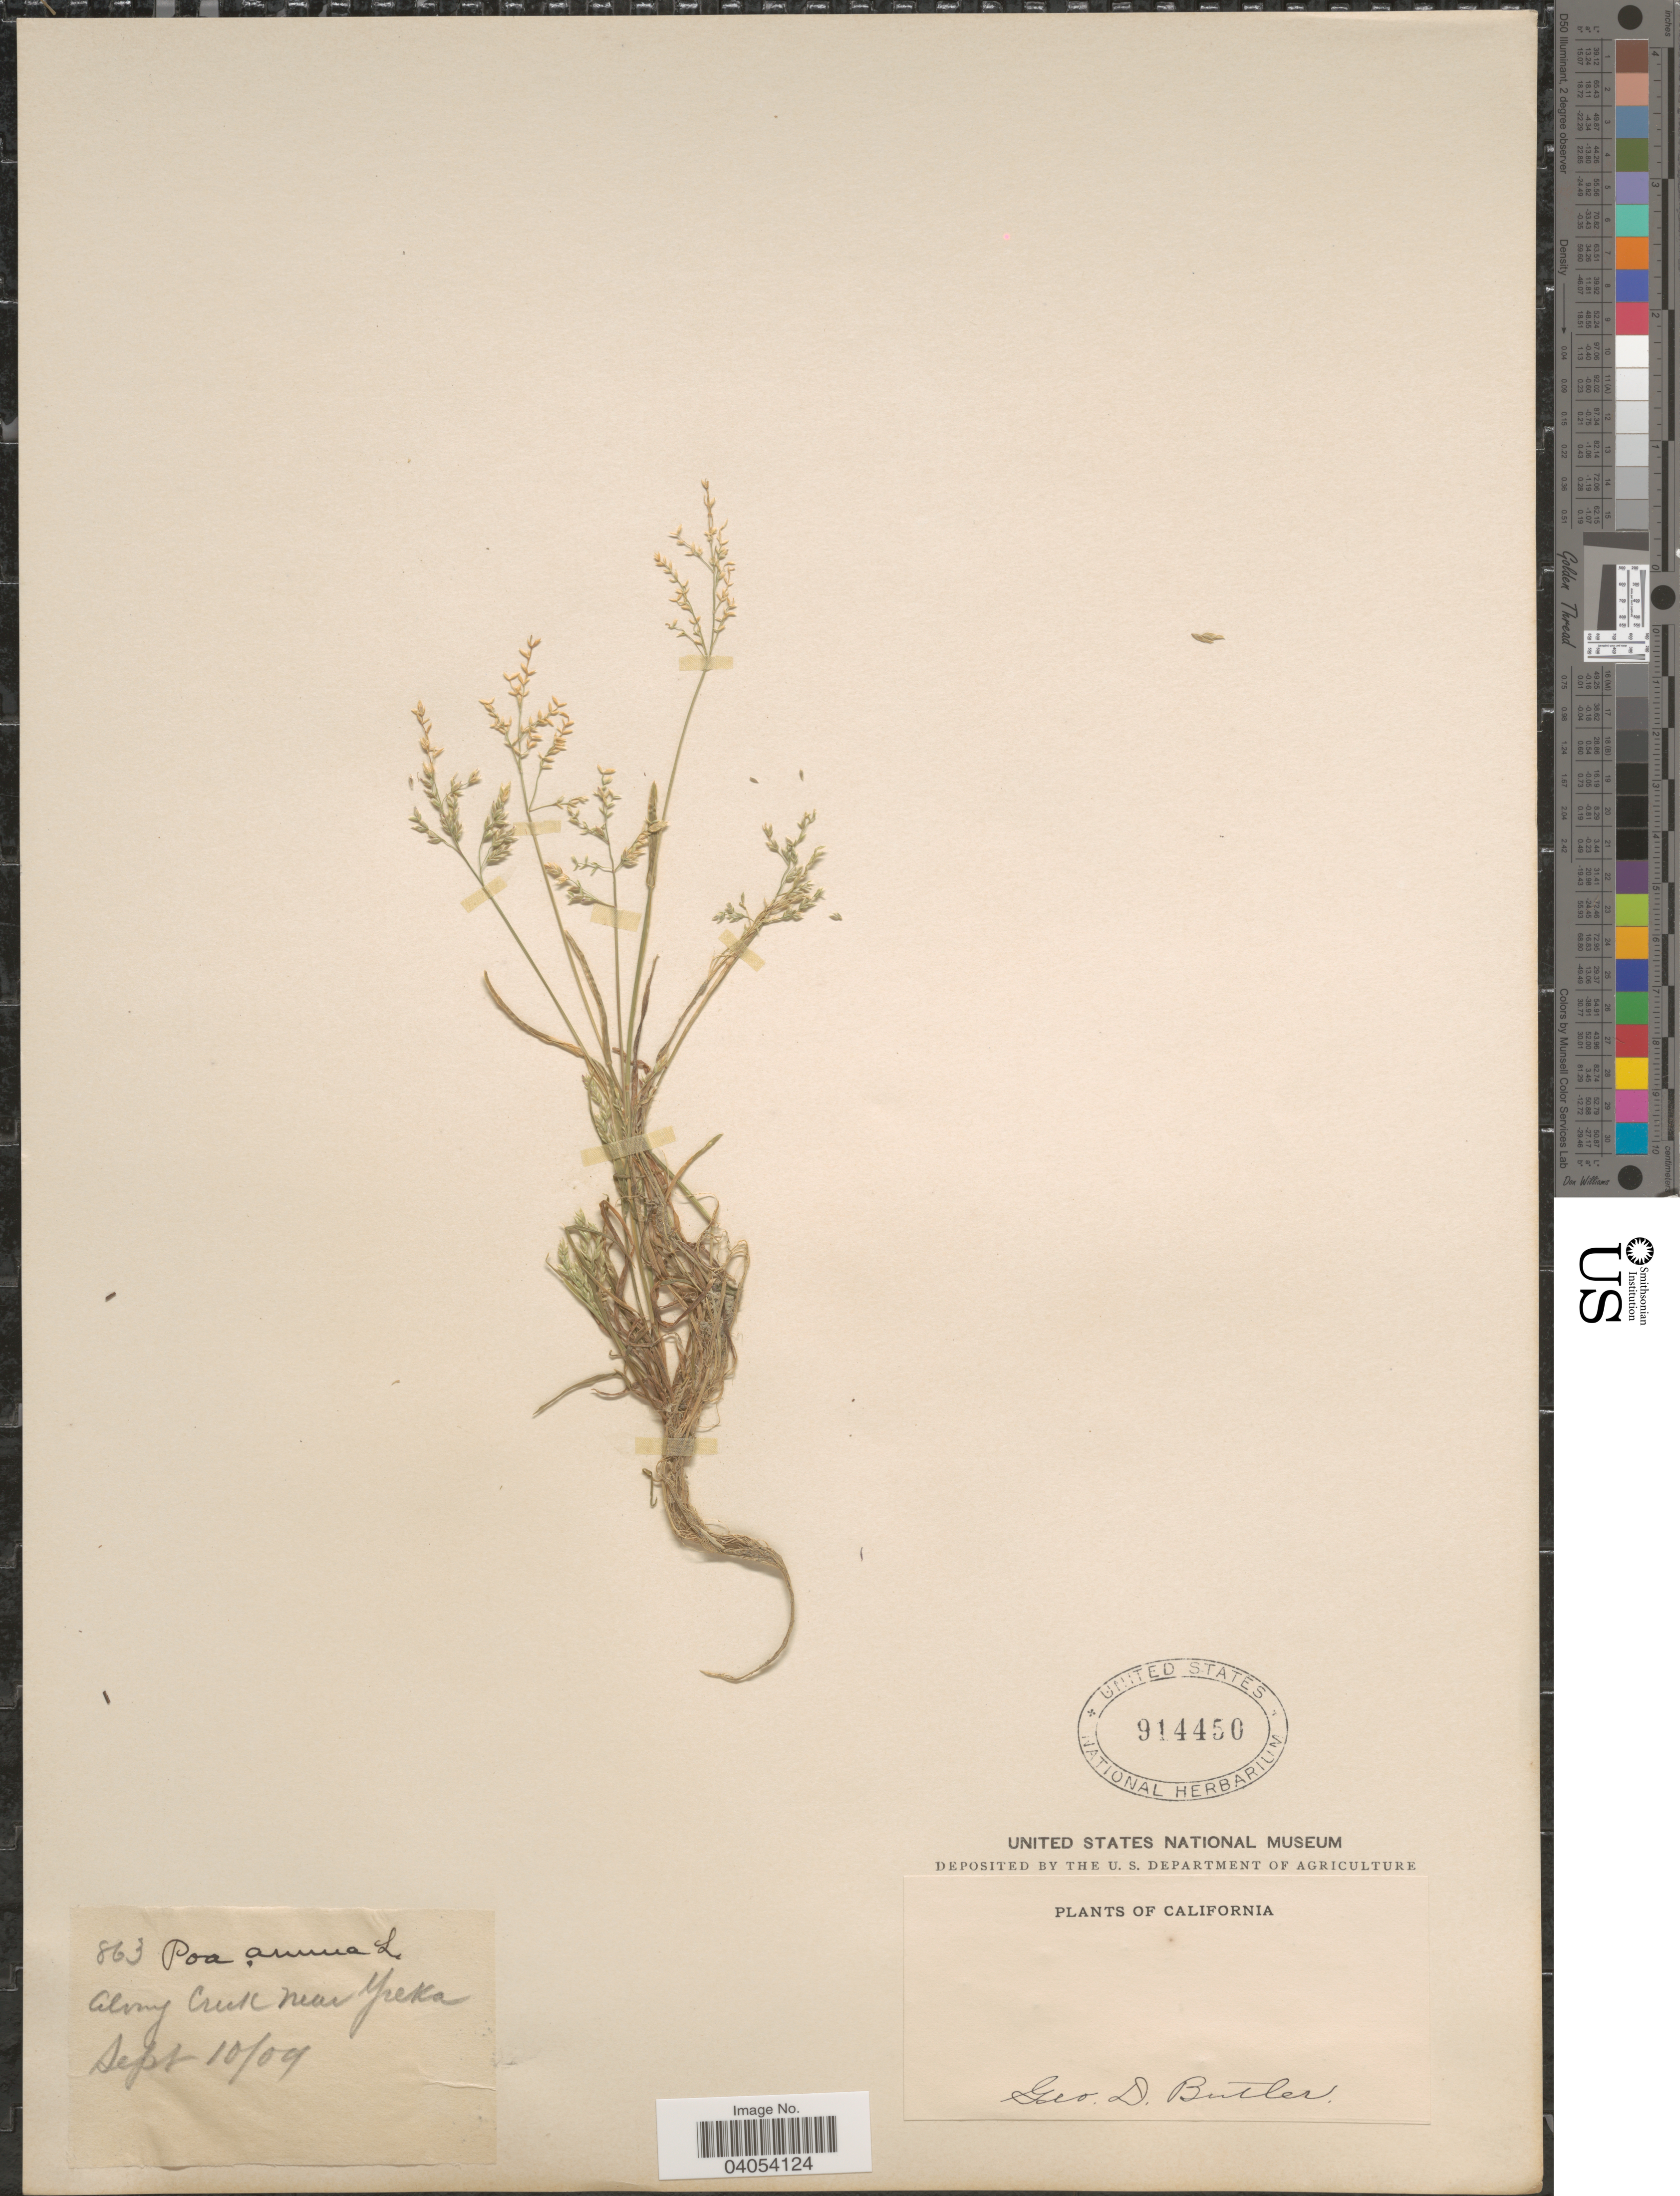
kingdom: Plantae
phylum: Tracheophyta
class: Liliopsida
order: Poales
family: Poaceae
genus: Poa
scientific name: Poa annua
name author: L.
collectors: G. D. Butler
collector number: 863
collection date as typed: Transcribed d/m/y: 10/9/9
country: United States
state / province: California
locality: Along Creek near Yreka.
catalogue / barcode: US 914450